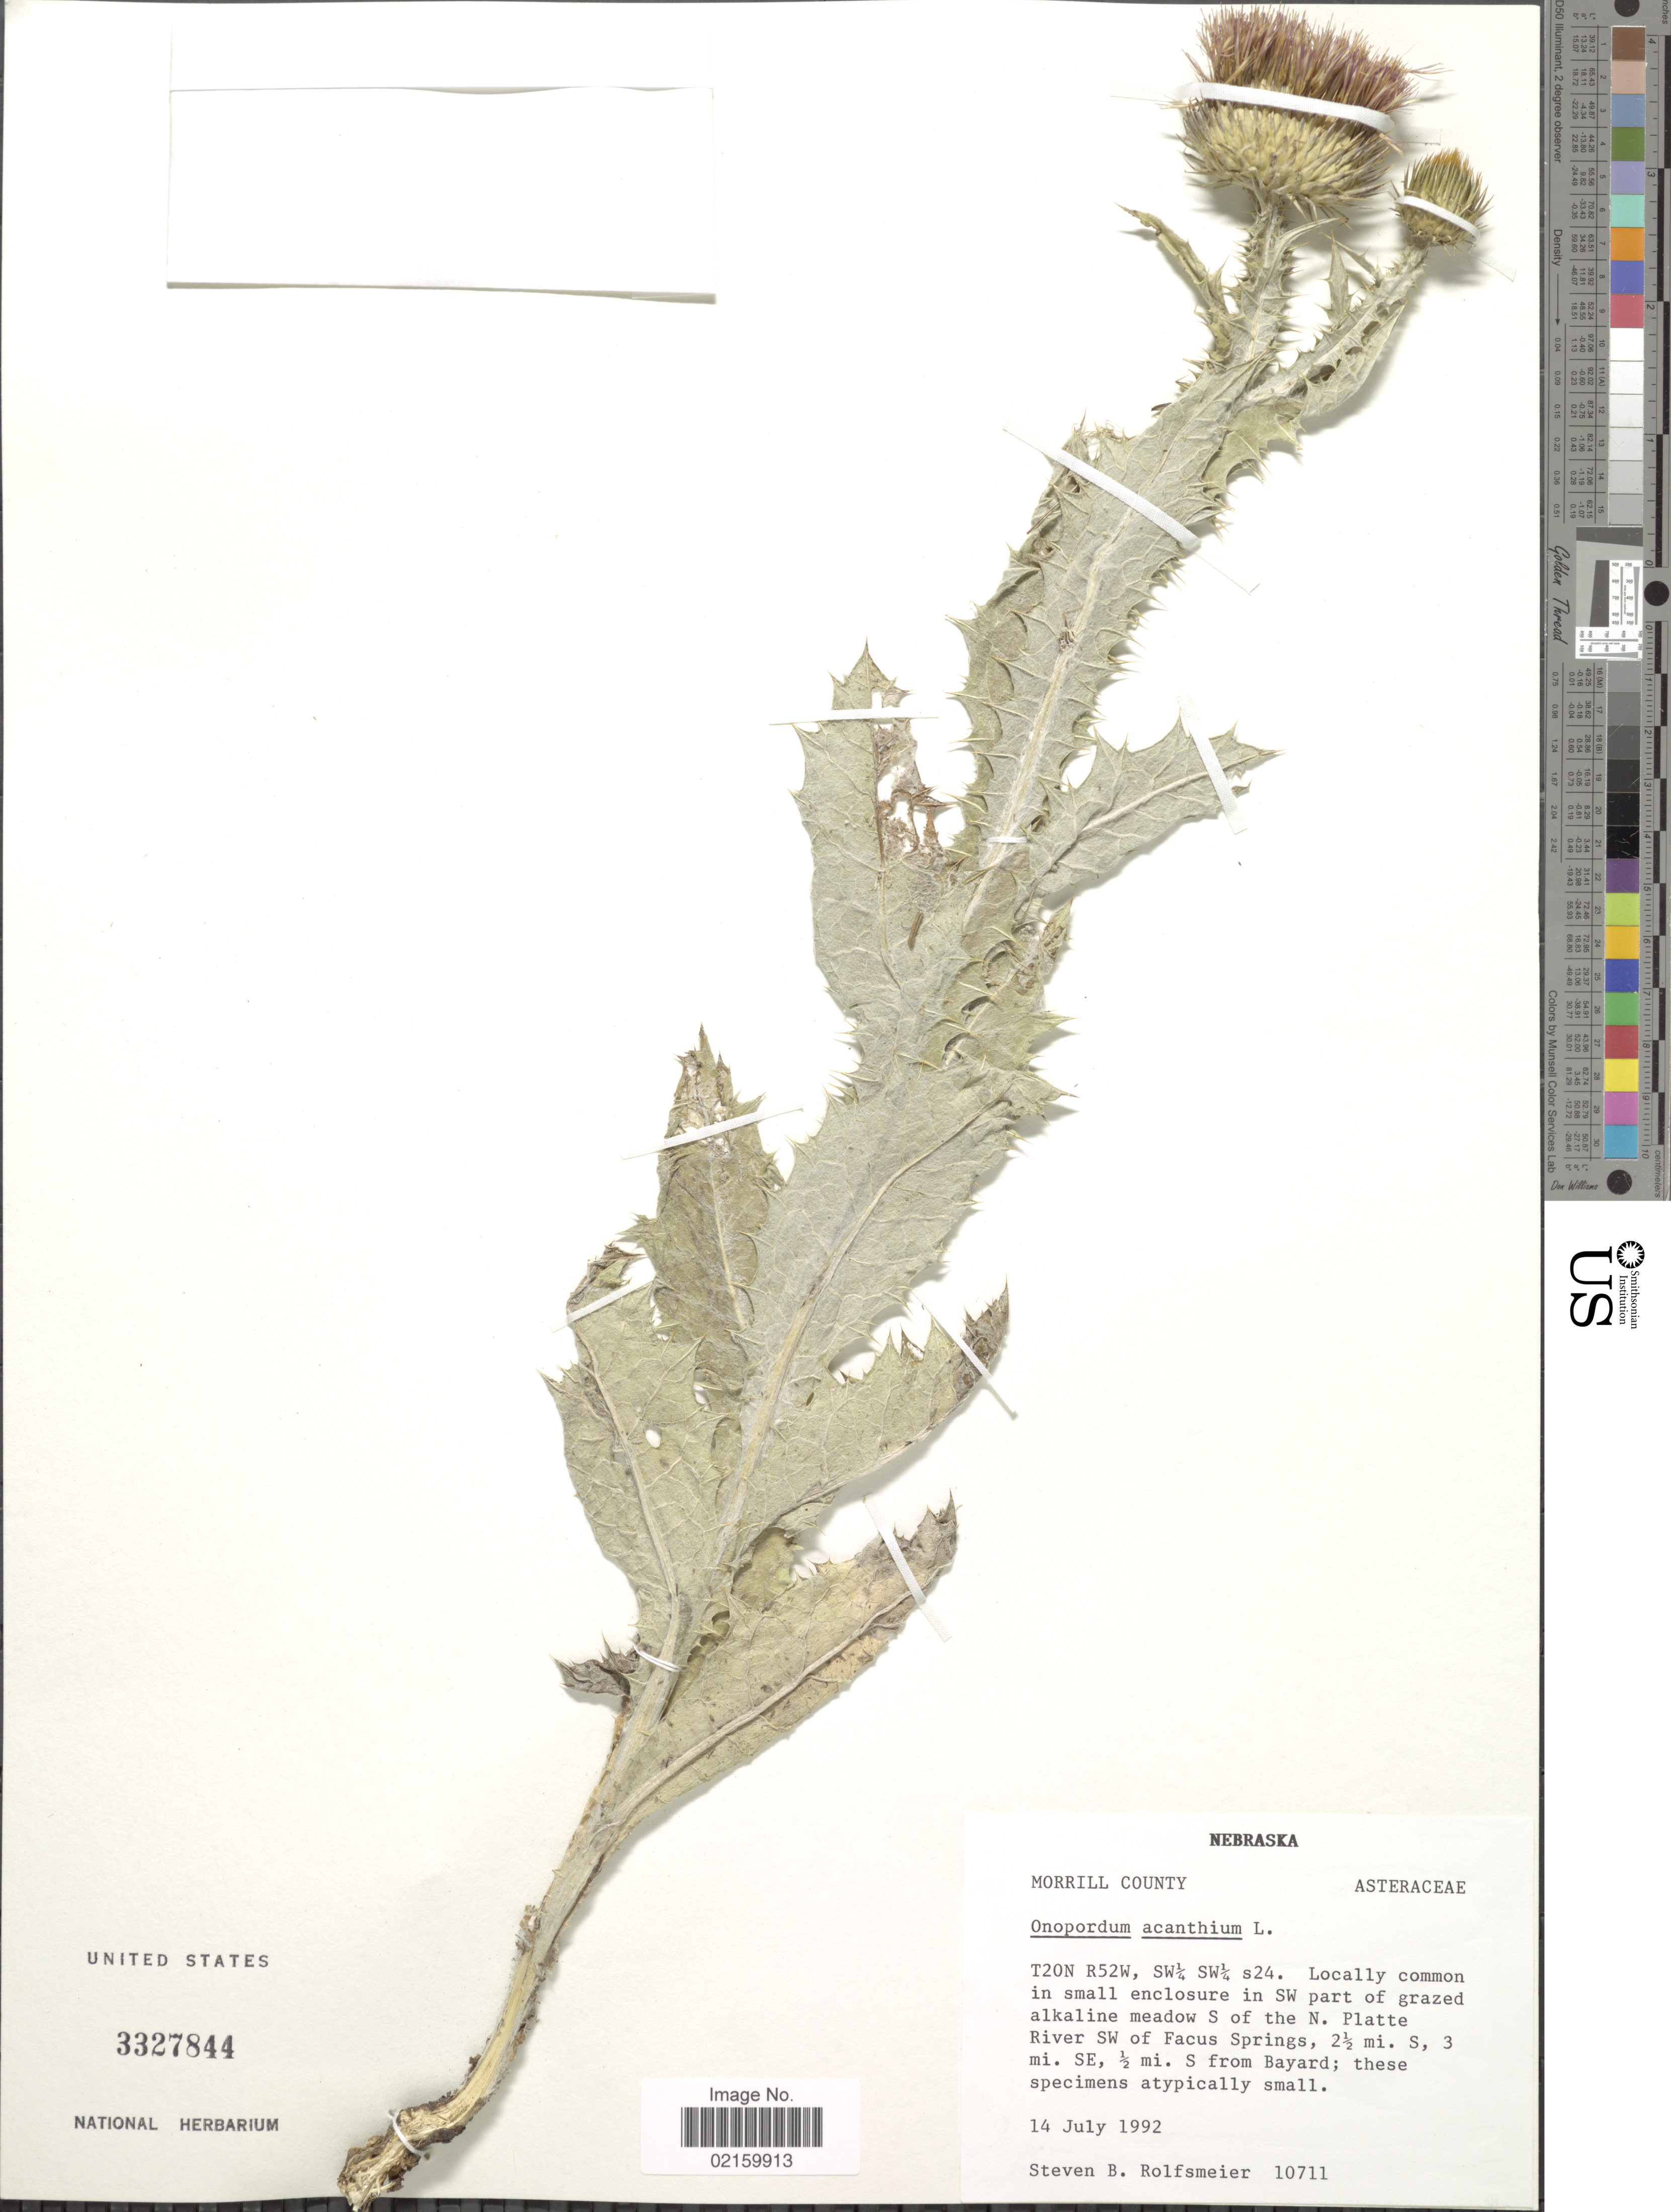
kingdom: Plantae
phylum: Tracheophyta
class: Magnoliopsida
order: Asterales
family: Asteraceae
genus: Onopordum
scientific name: Onopordum acanthium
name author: L.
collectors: S. Rolfsmeier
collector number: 10711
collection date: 1992-07-14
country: United States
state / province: Nebraska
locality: Nebraska T20N R52W, SW1/4 SW1/4 s24. in SW part of grazed alkaline meadow S of the N, Platte River SW of Facus Springs, 2.5 mi. S, 3 mi. SE, 0.5 mi. S from Bayard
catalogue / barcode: US 3327844